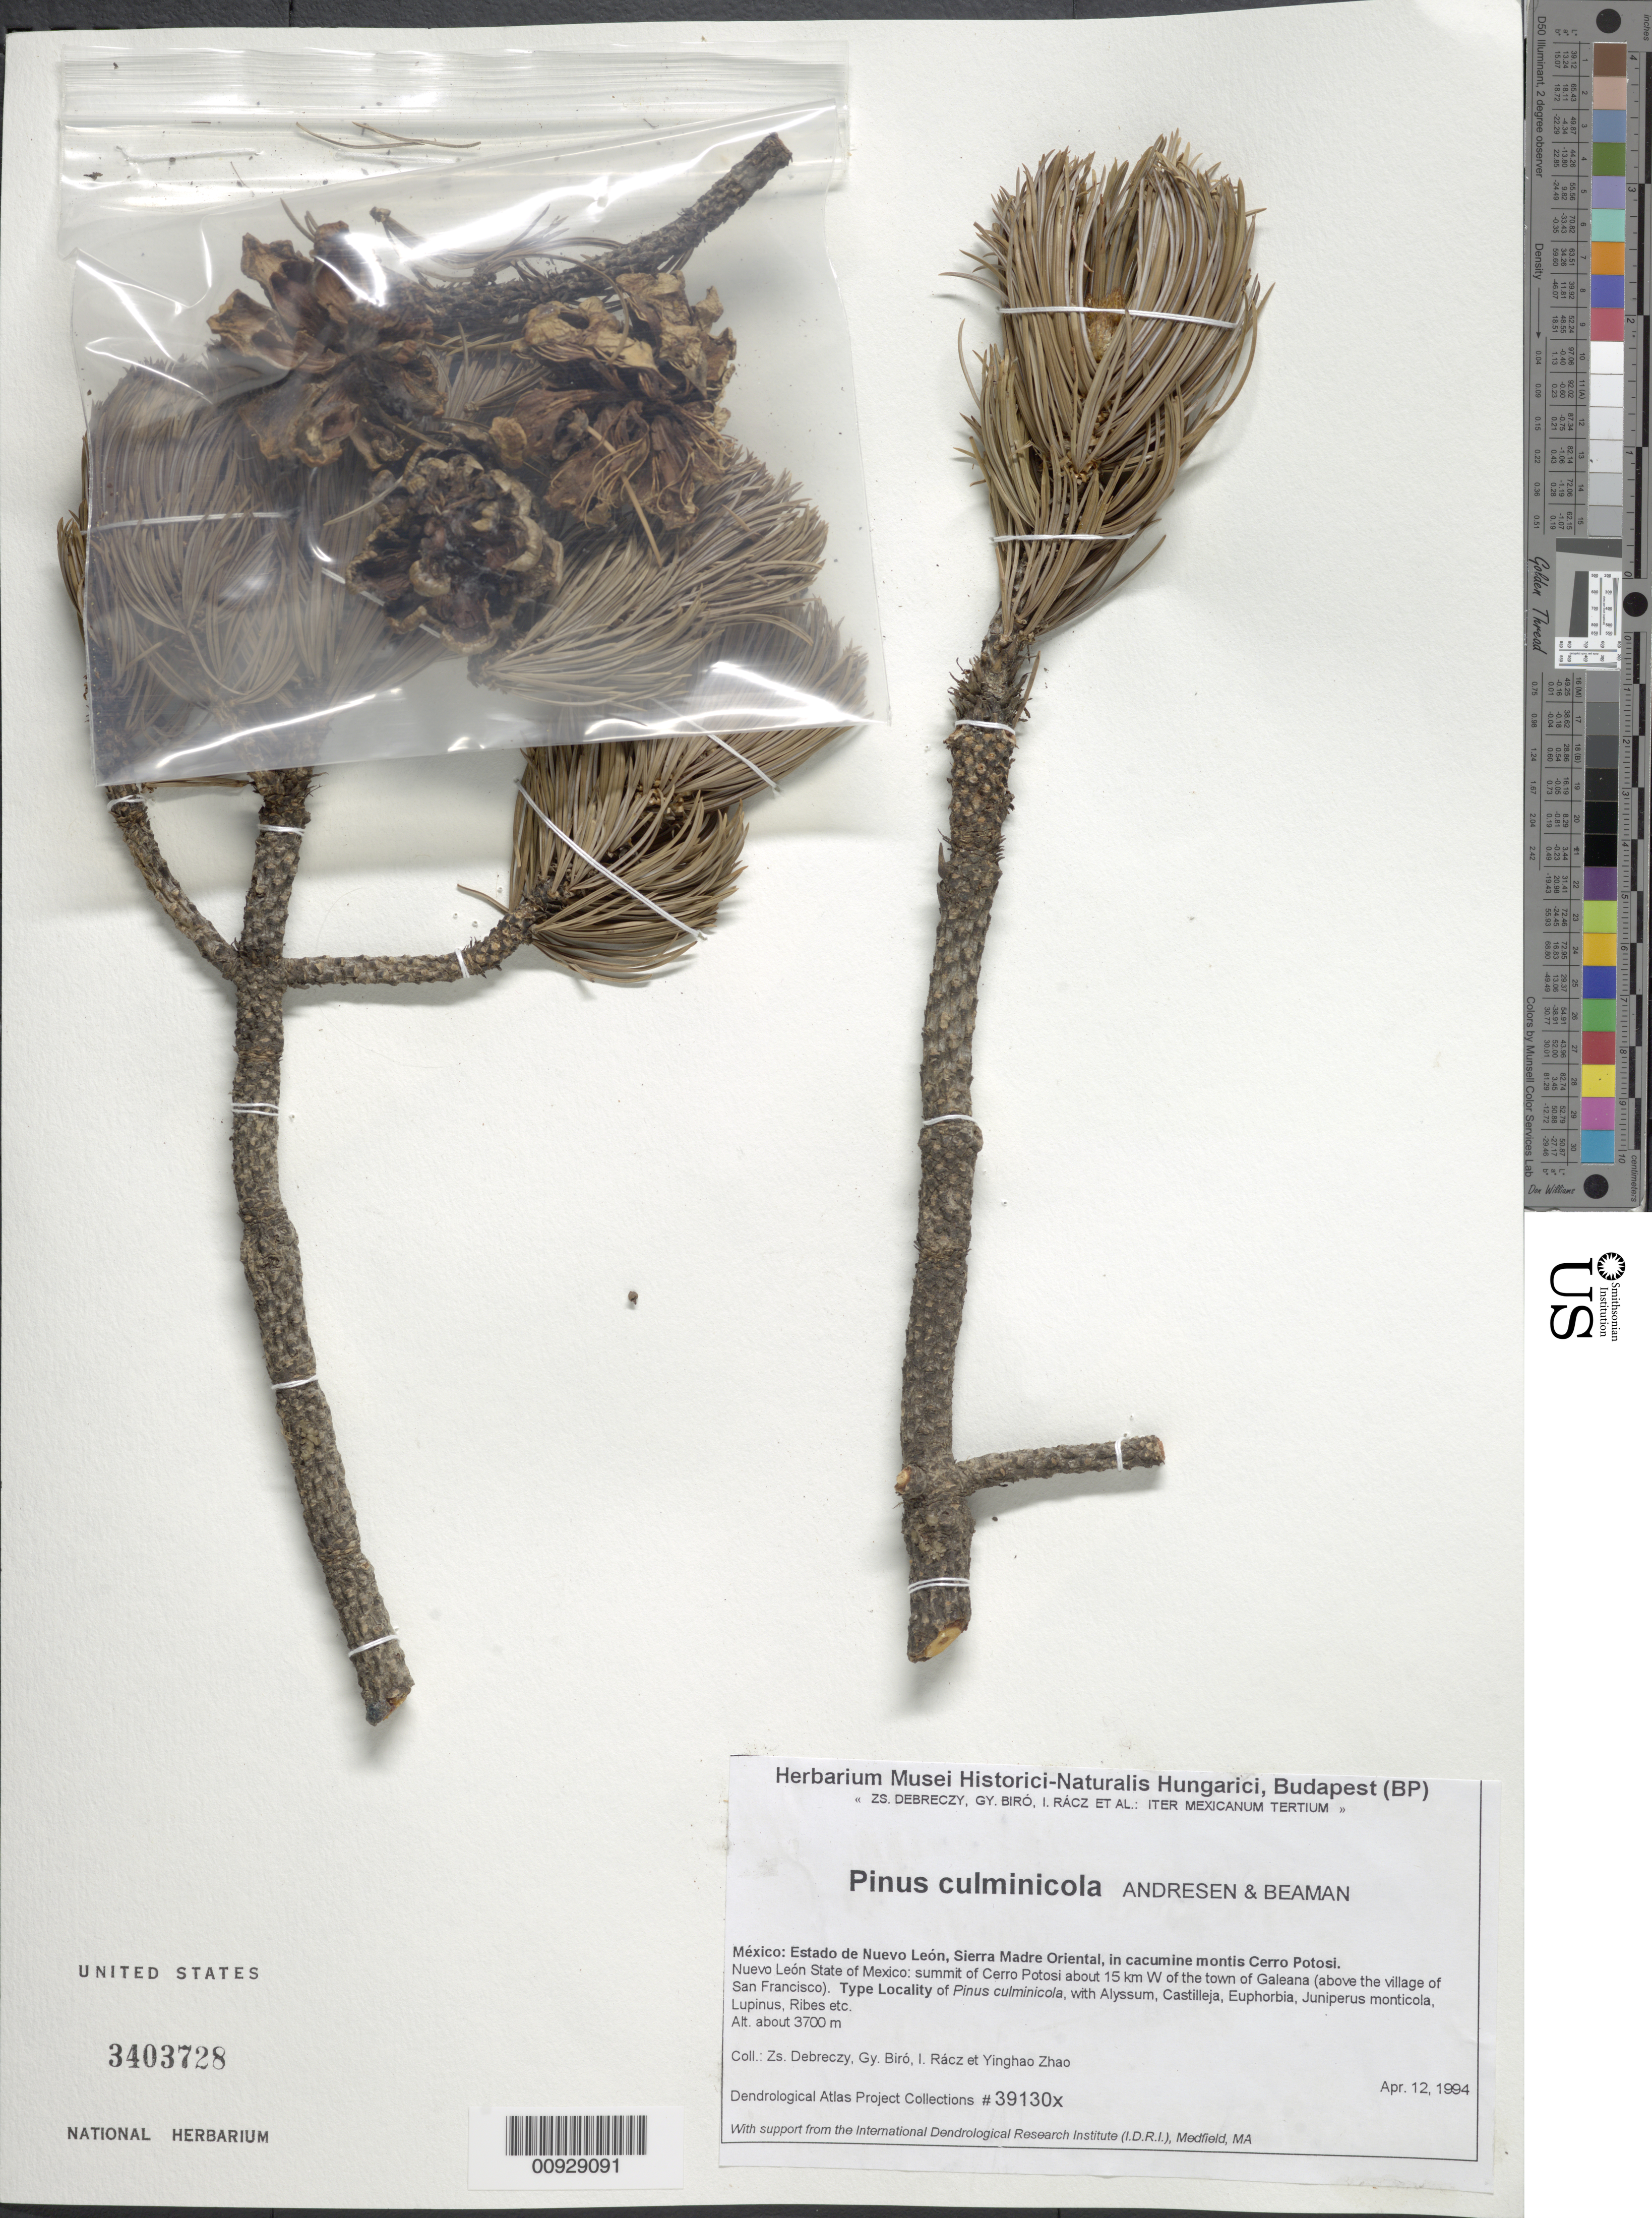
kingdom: Plantae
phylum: Tracheophyta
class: Pinopsida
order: Pinales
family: Pinaceae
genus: Pinus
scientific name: Pinus culminicola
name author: Andersen & Beaman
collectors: Z. Debreczy, G. Biro, I. Rácz & Y. Zhao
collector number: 39130 x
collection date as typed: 12 Apr 1994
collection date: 1994-04-12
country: Mexico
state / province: Nuevo León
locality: Summit of Cerro Potosí about 15 km. W of the town of Galeana (above the village of San Francisco). Sierra Madre Oriental.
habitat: Summit of Cerro. Pinus culminicola, with Alyssum, Castilleja, Euphorbia, Juniperus monticola, Lupinus, Ribes, etc. In cacumine montis.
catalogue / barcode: US 3403728